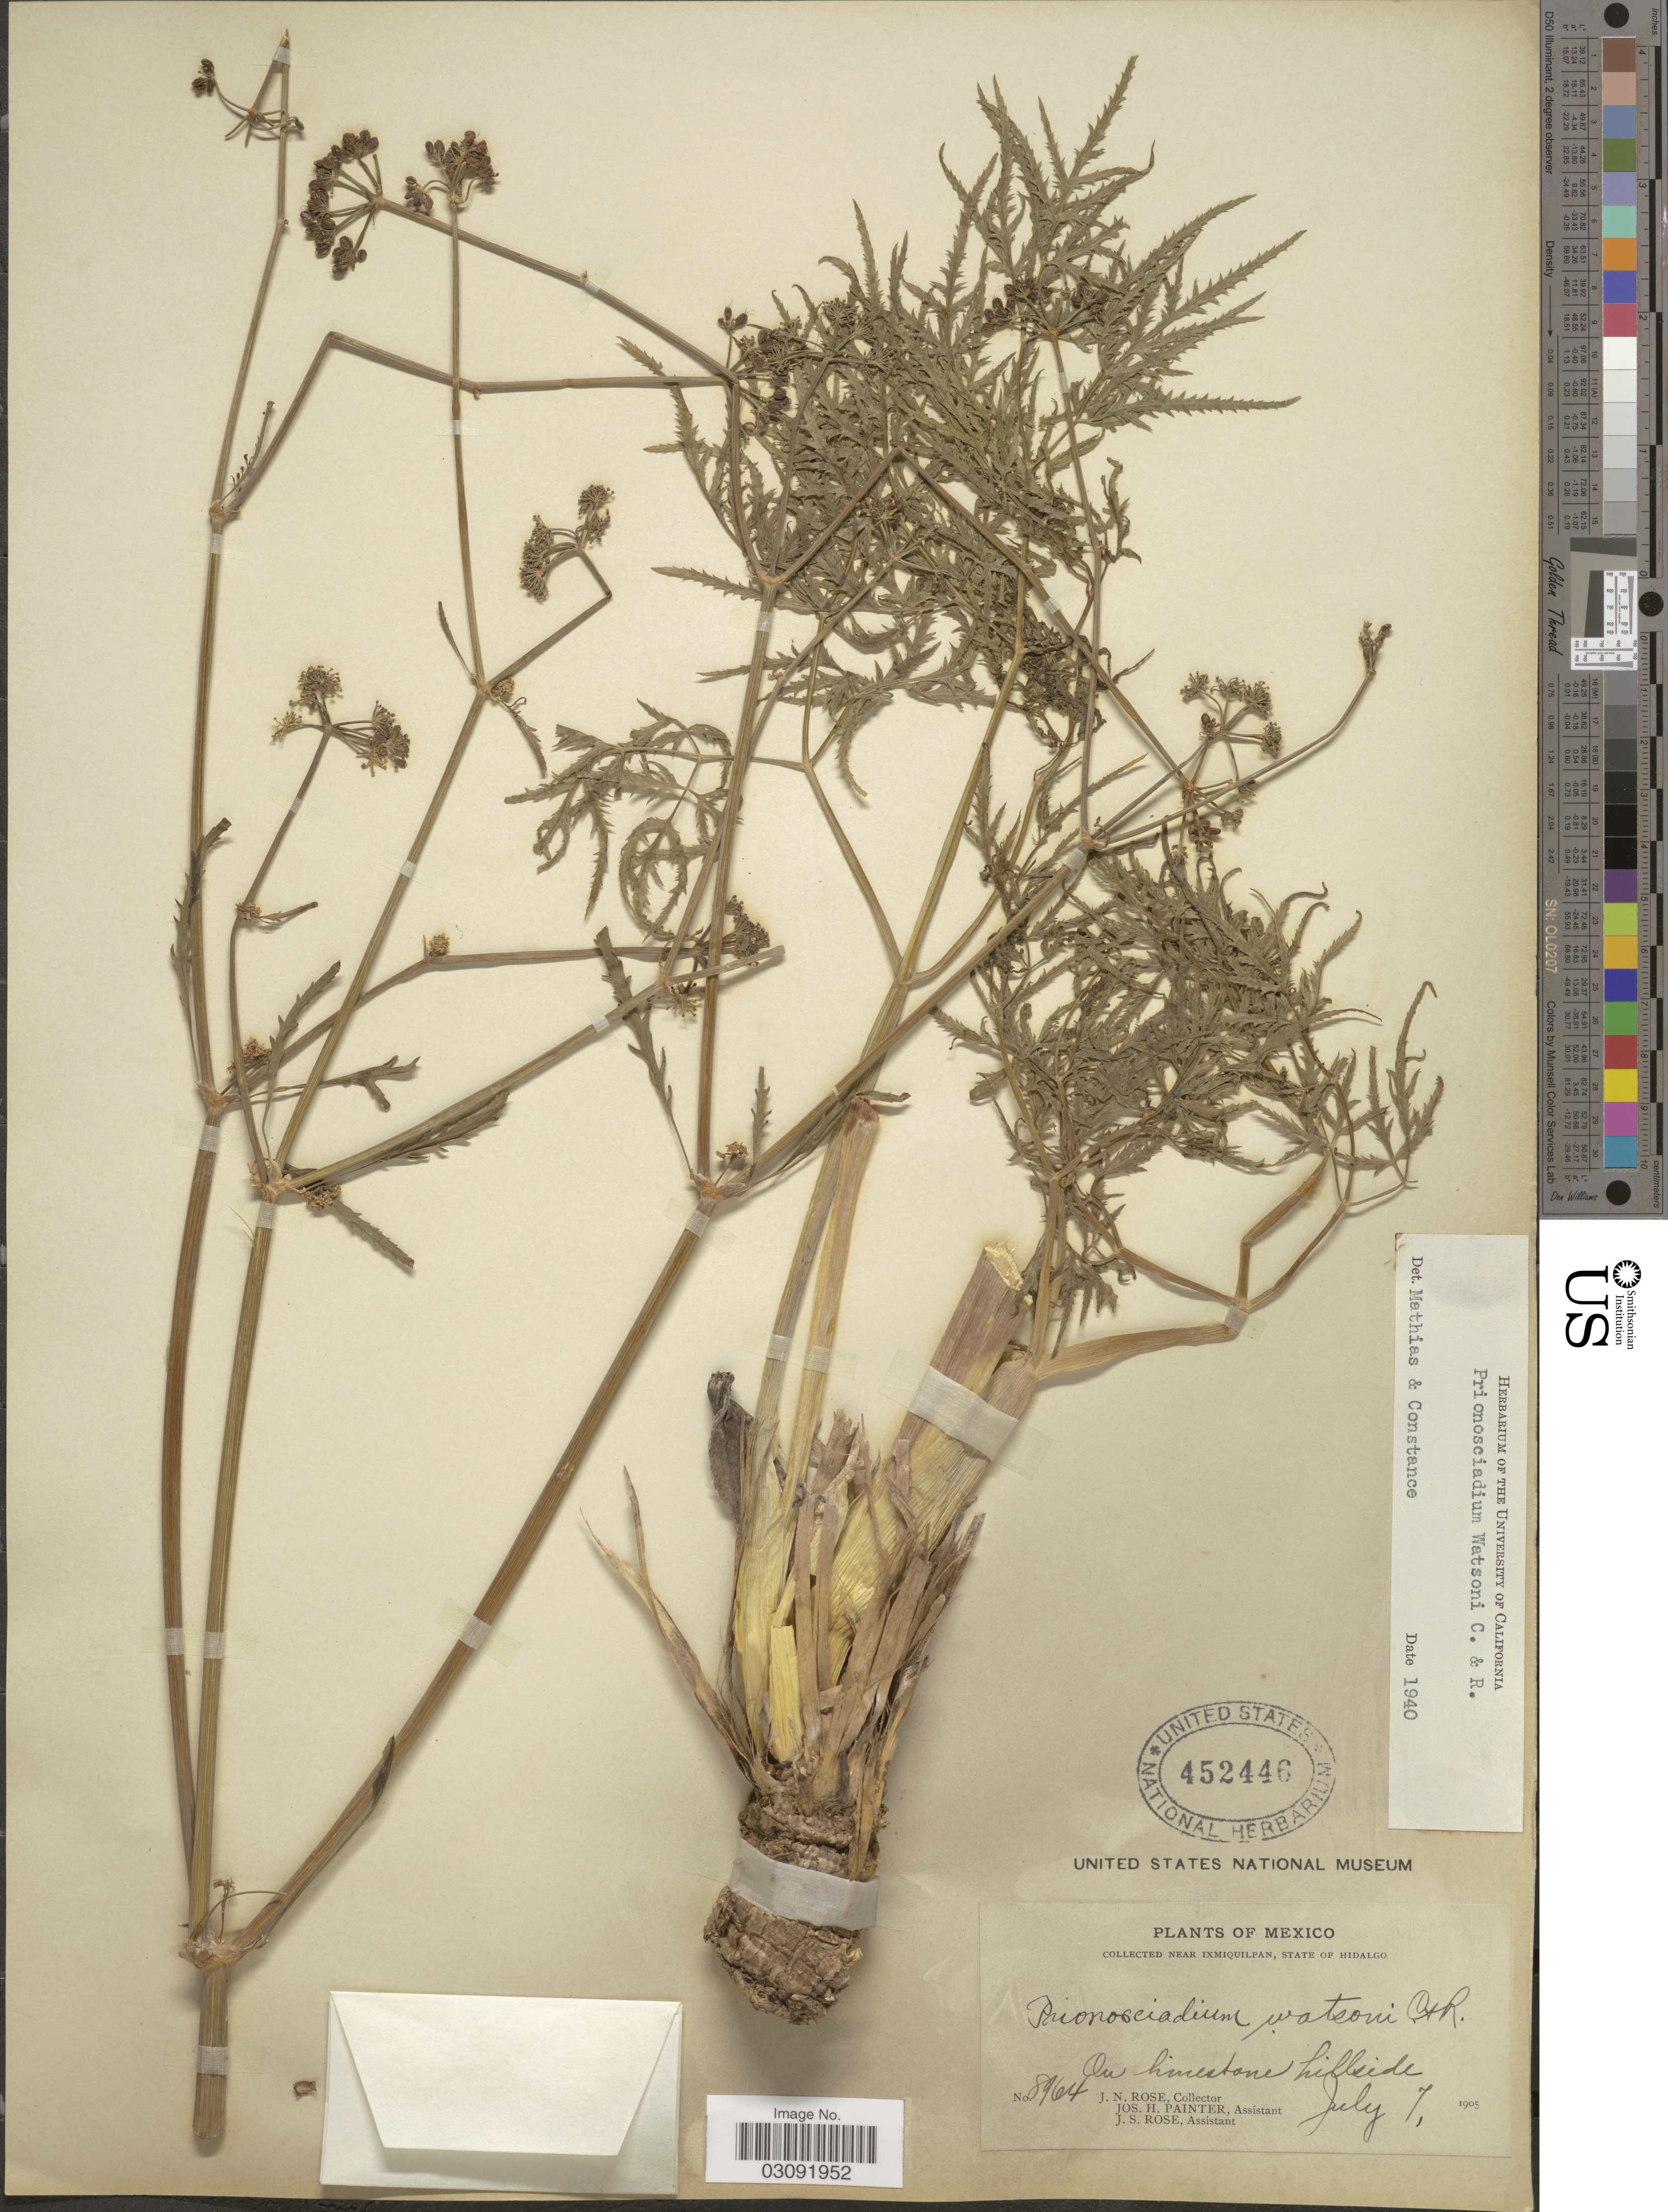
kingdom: Plantae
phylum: Tracheophyta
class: Magnoliopsida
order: Apiales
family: Apiaceae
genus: Prionosciadium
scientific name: Prionosciadium watsonii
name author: J.M. Coult. & Rose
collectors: J. N. Rose, J. H. Painter & J. S. Rose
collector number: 8964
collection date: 1905-07-07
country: Mexico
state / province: Hidalgo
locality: Near Ixmiquilpan.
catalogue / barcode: US 452446